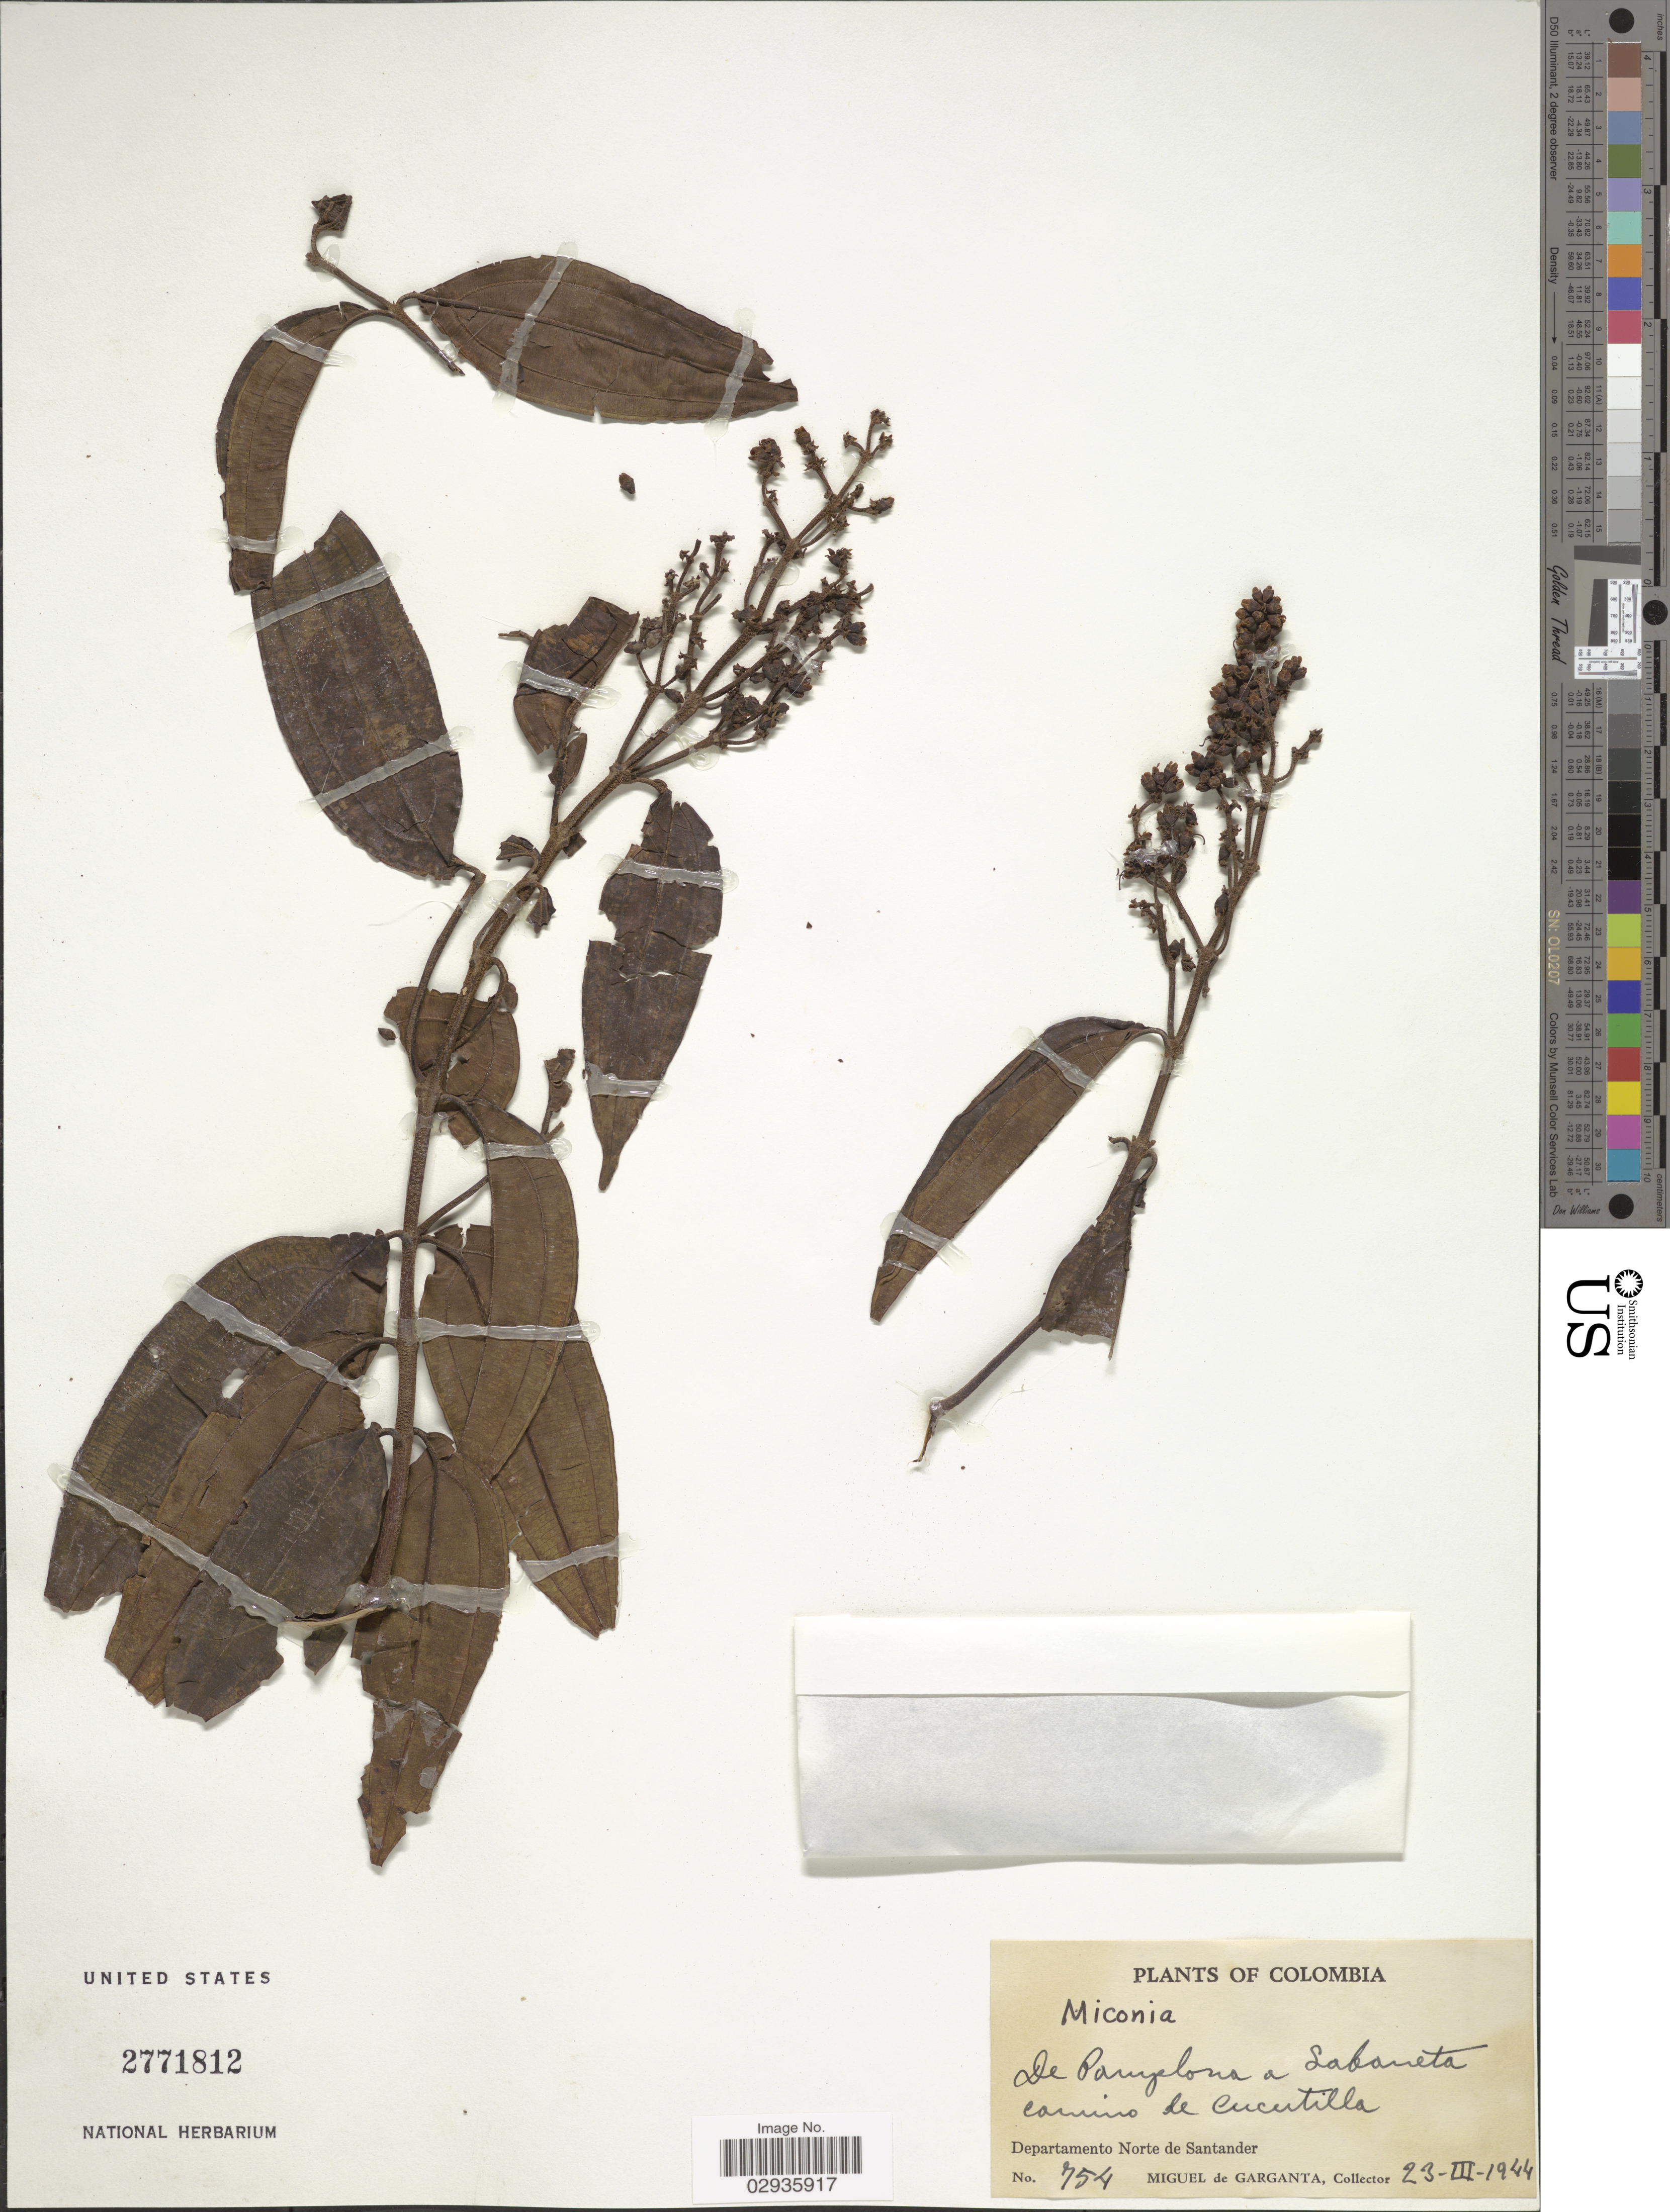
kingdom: Plantae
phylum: Tracheophyta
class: Magnoliopsida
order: Myrtales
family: Melastomataceae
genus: Miconia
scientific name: Miconia alberti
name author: Gleason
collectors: M. Garganta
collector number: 754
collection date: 1944-03-23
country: Colombia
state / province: Norte de Santander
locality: Camino de Cucutilla, Departamento Norte de Santander.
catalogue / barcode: US 2771812